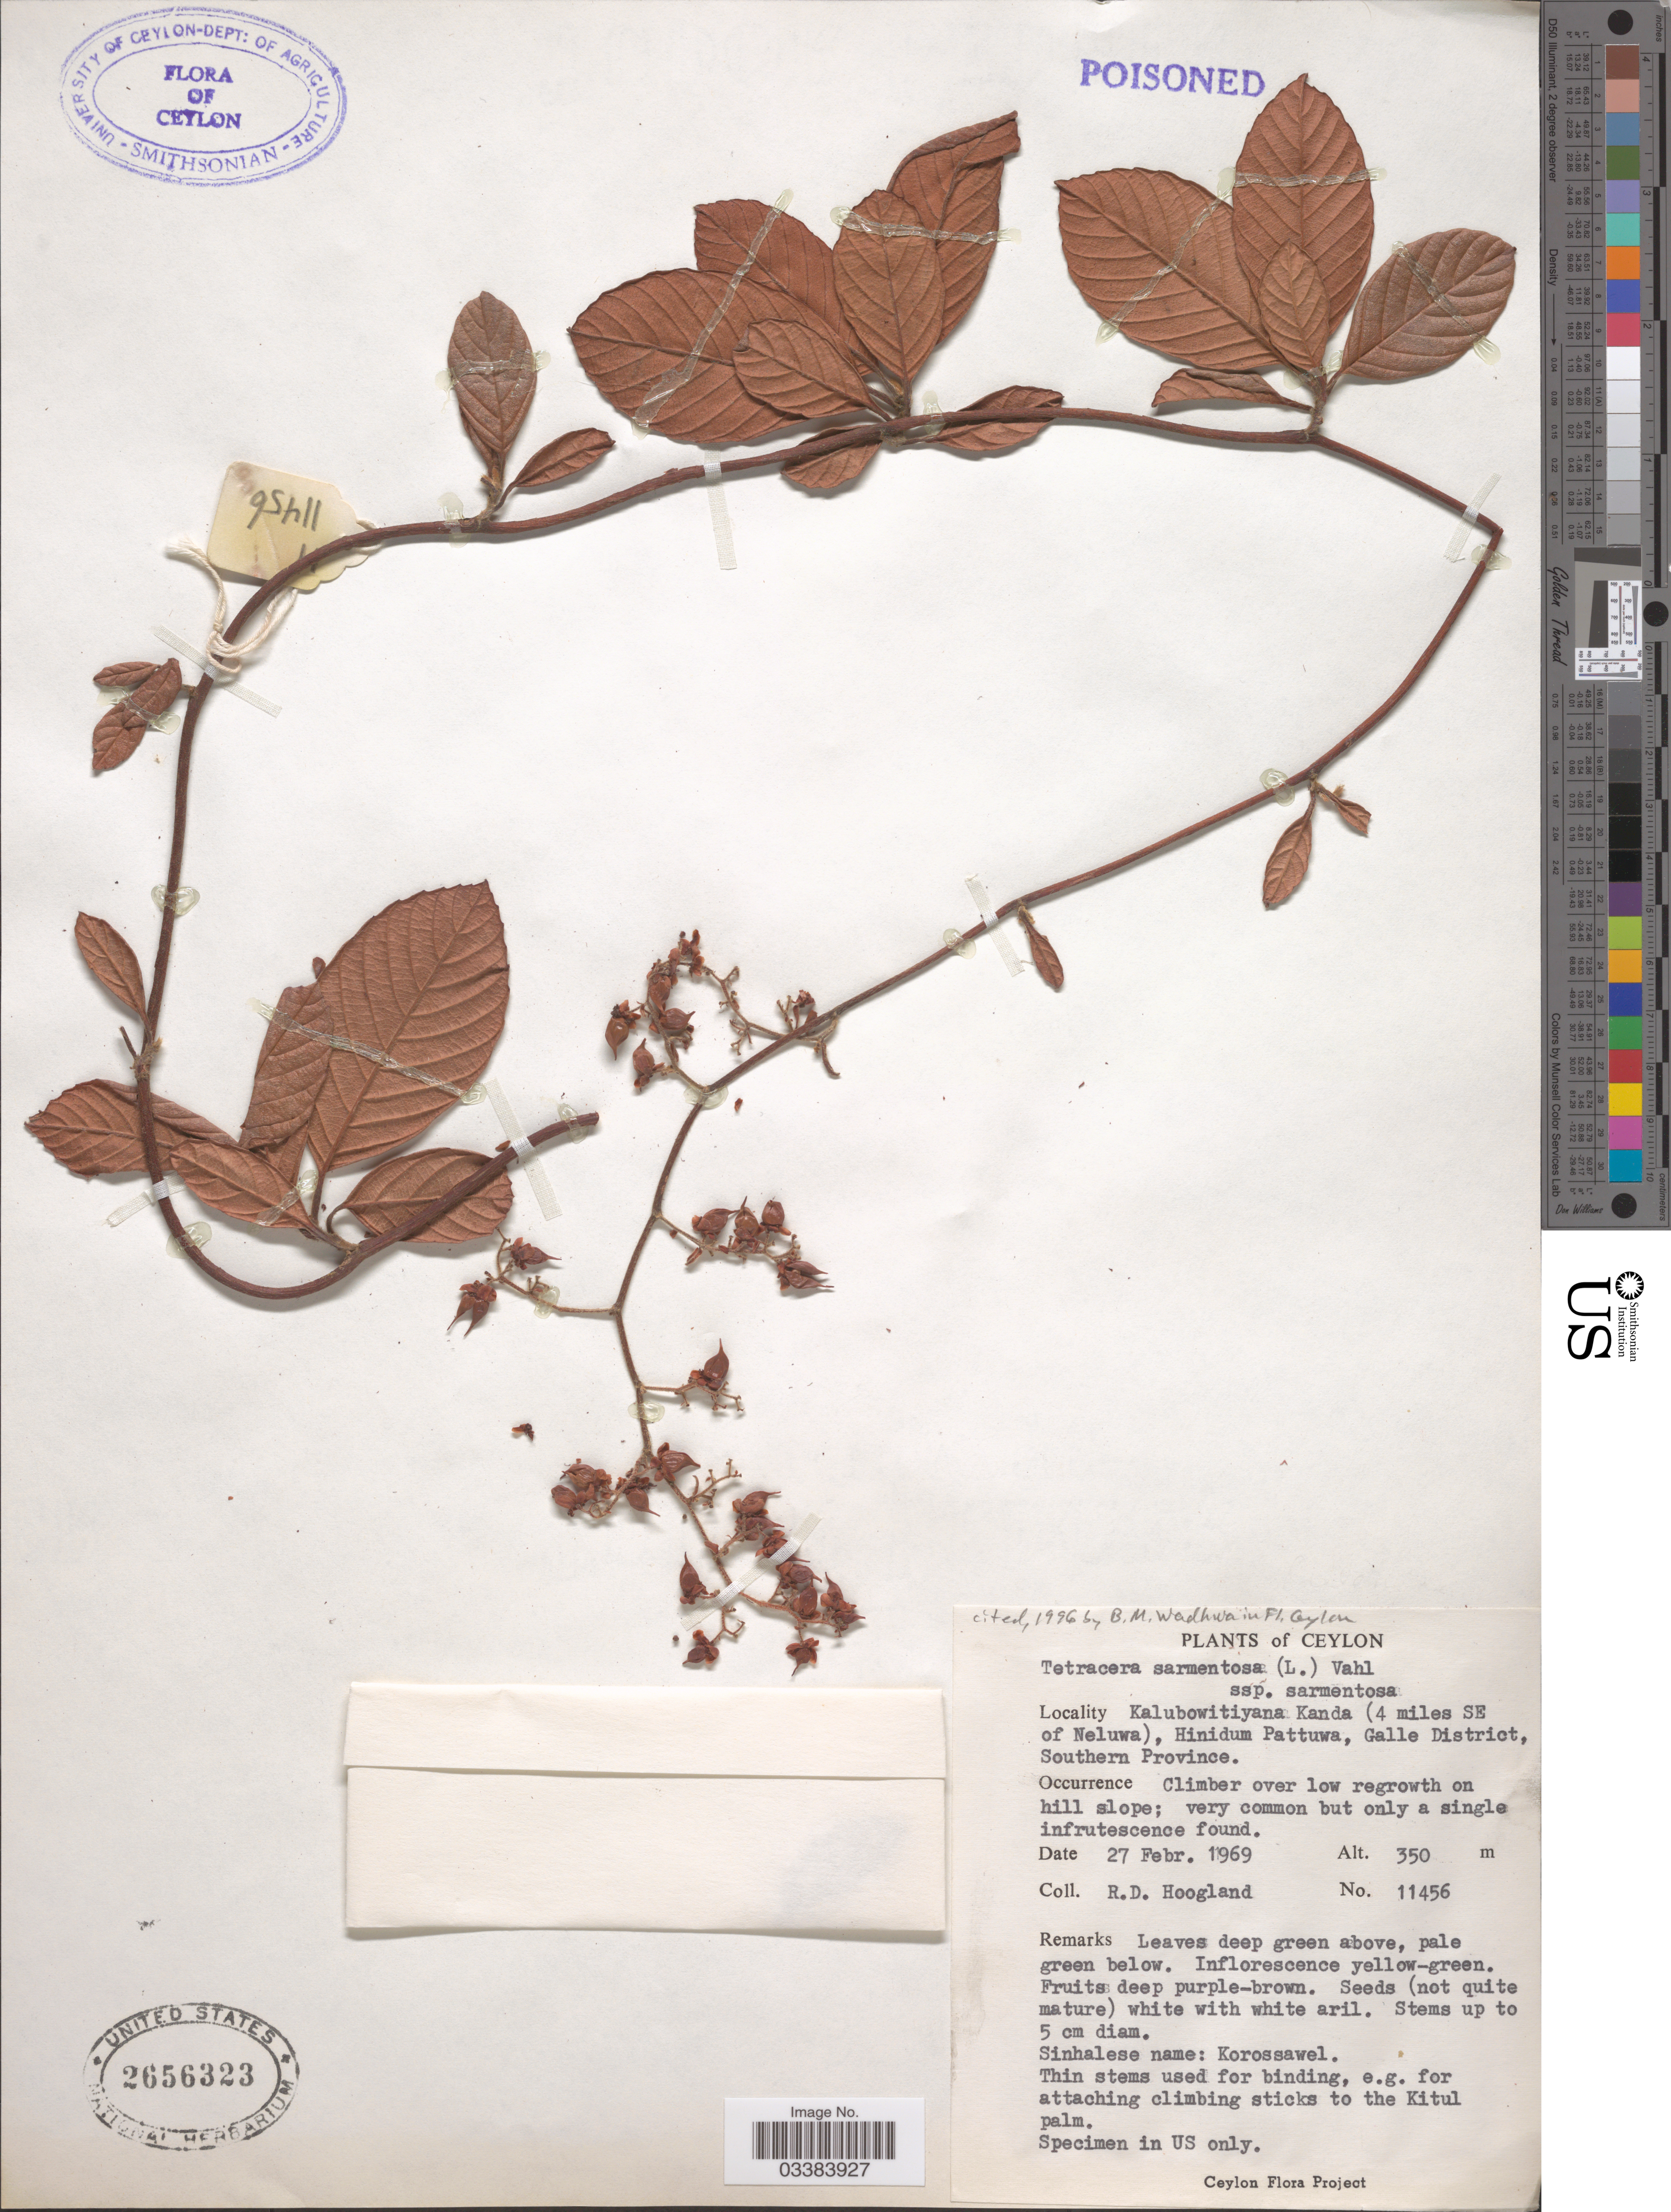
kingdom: Plantae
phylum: Tracheophyta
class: Magnoliopsida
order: Dilleniales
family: Dilleniaceae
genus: Tetracera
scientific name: Tetracera sarmentosa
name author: (L.) Vahl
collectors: R. D. Hoogland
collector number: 11456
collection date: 1969-02-27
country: Sri Lanka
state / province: Southern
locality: Ceylon. Kalubowitiyana Kanda ( 4 miles SE of Neluwa), Hinidum Pattuwa, Galle District.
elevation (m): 350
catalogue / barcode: US 2656323